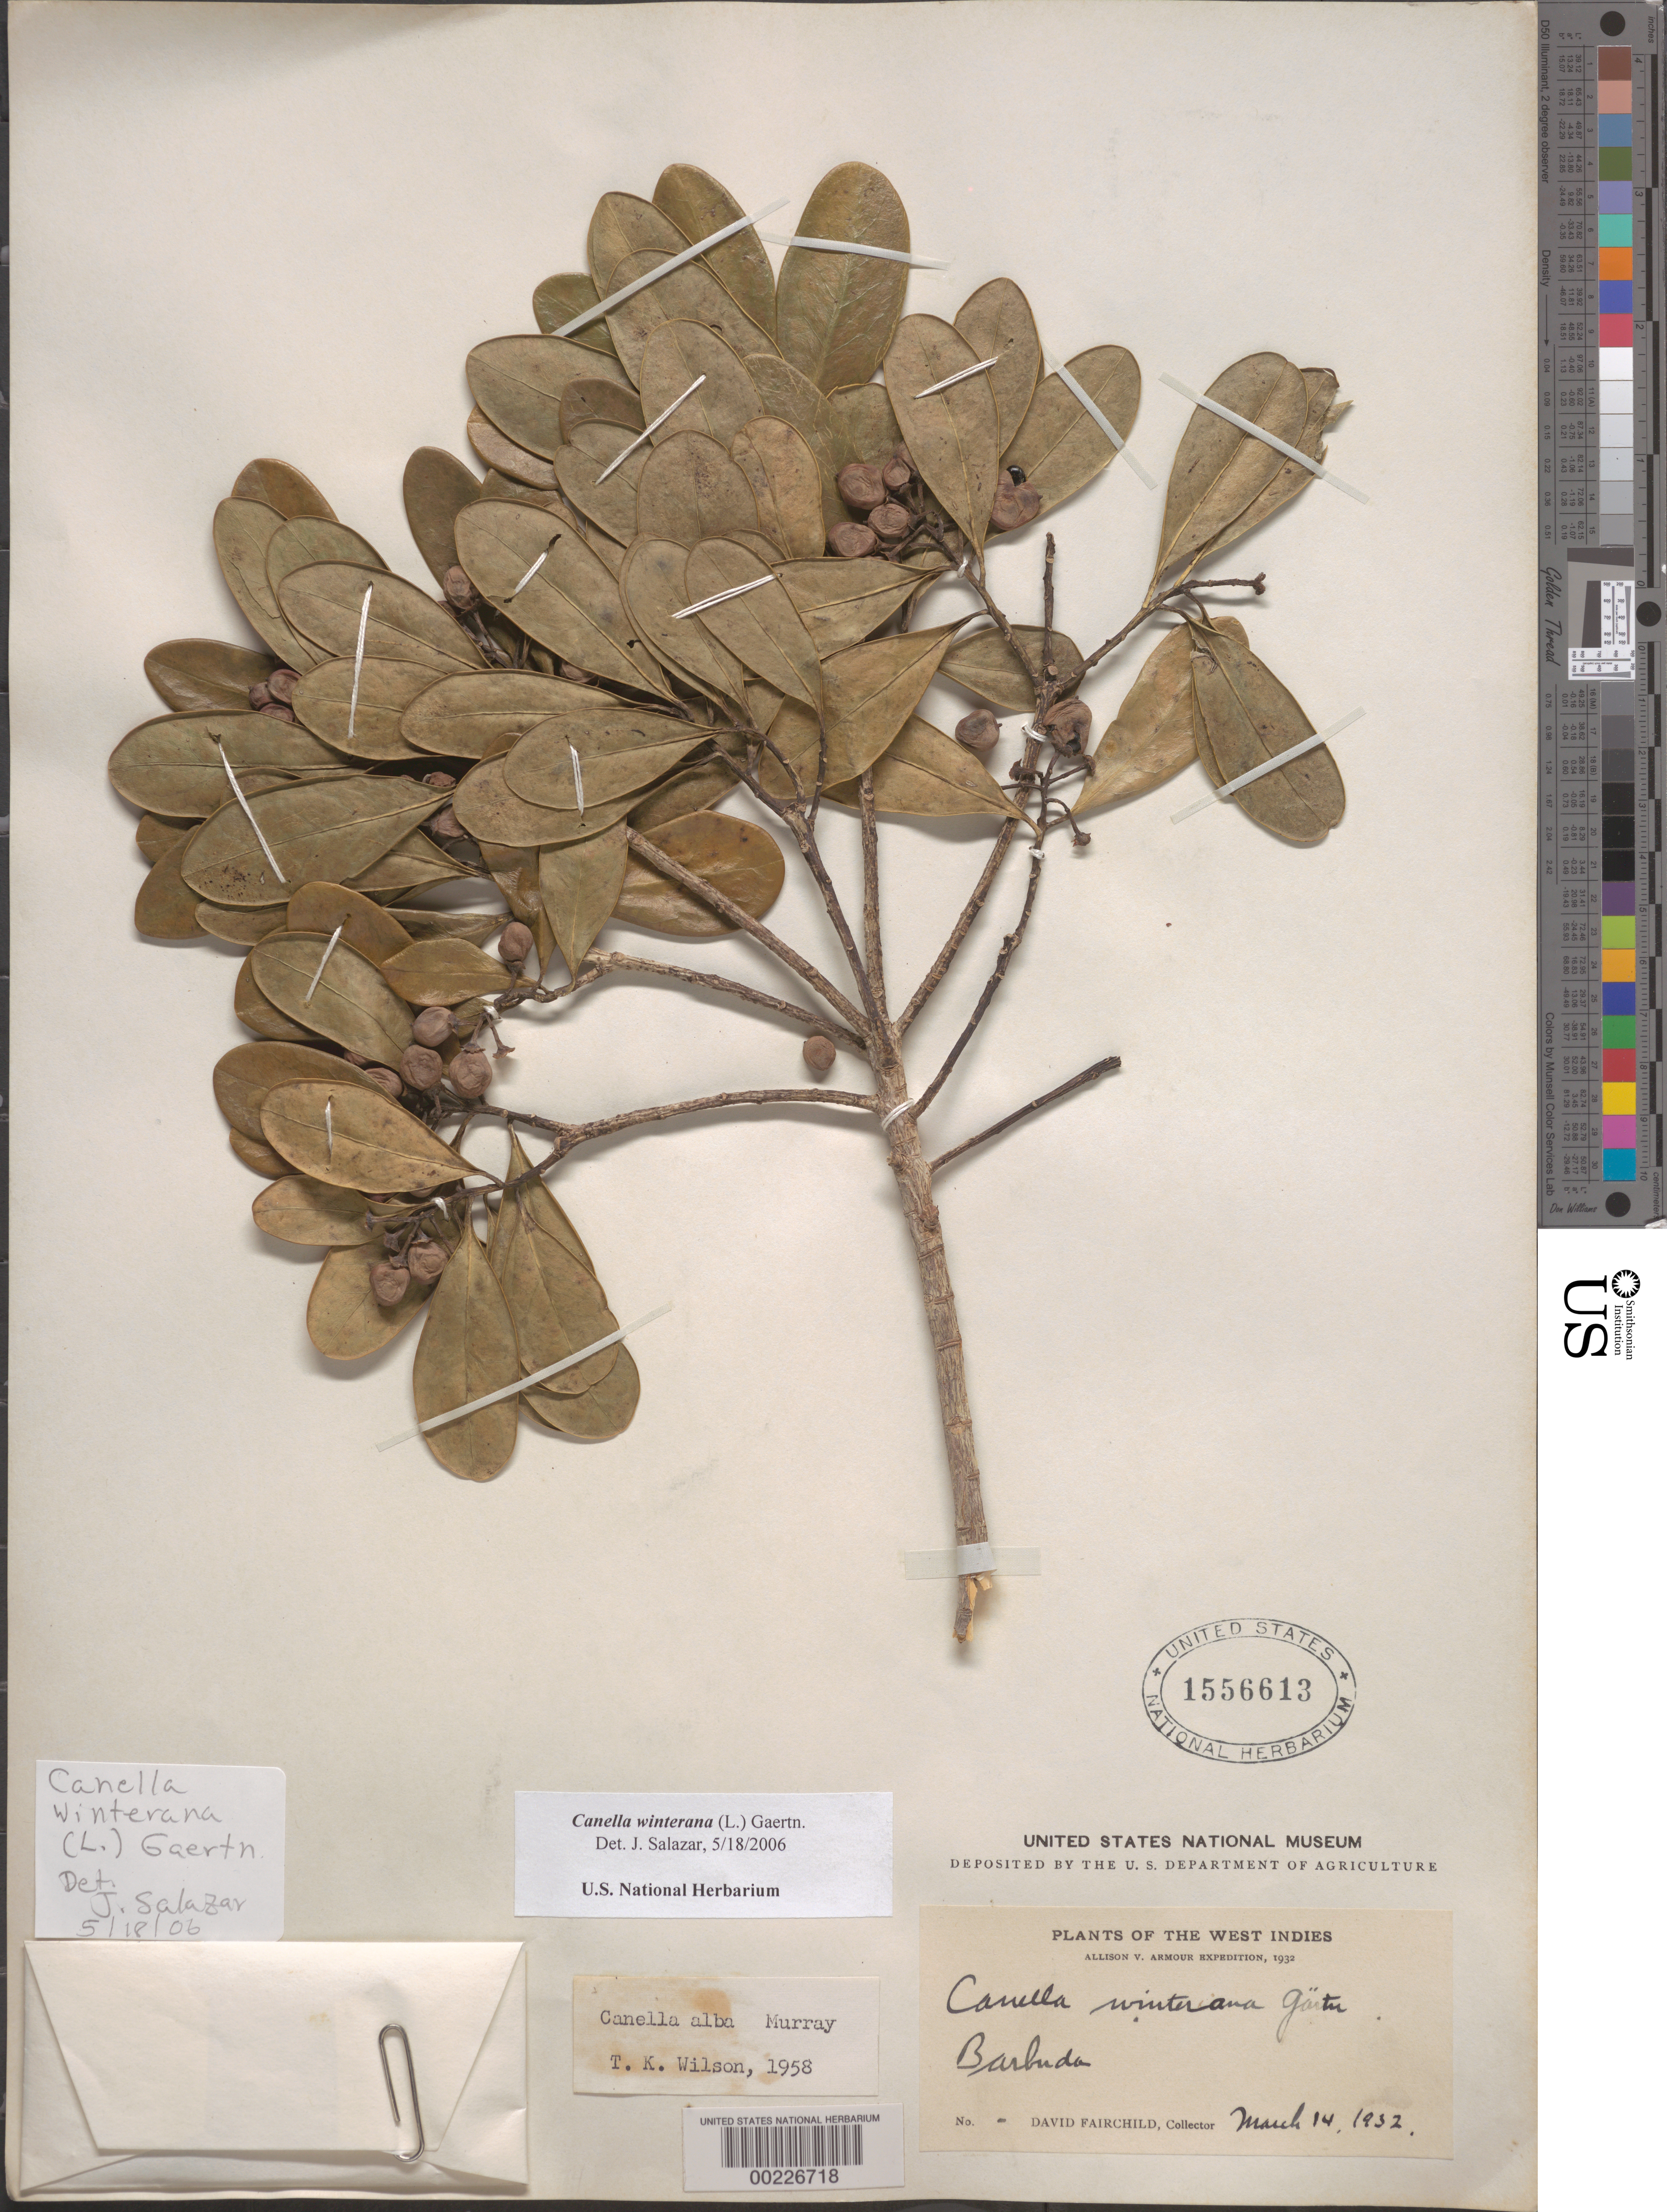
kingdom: Plantae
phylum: Tracheophyta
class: Magnoliopsida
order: Canellales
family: Canellaceae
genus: Canella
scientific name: Canella winterana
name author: (L.) Gaertn.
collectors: D. G. Fairchild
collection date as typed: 14 Mar 1932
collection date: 1932-03-14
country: Antigua and Barbuda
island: Barbuda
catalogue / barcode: US 1556613